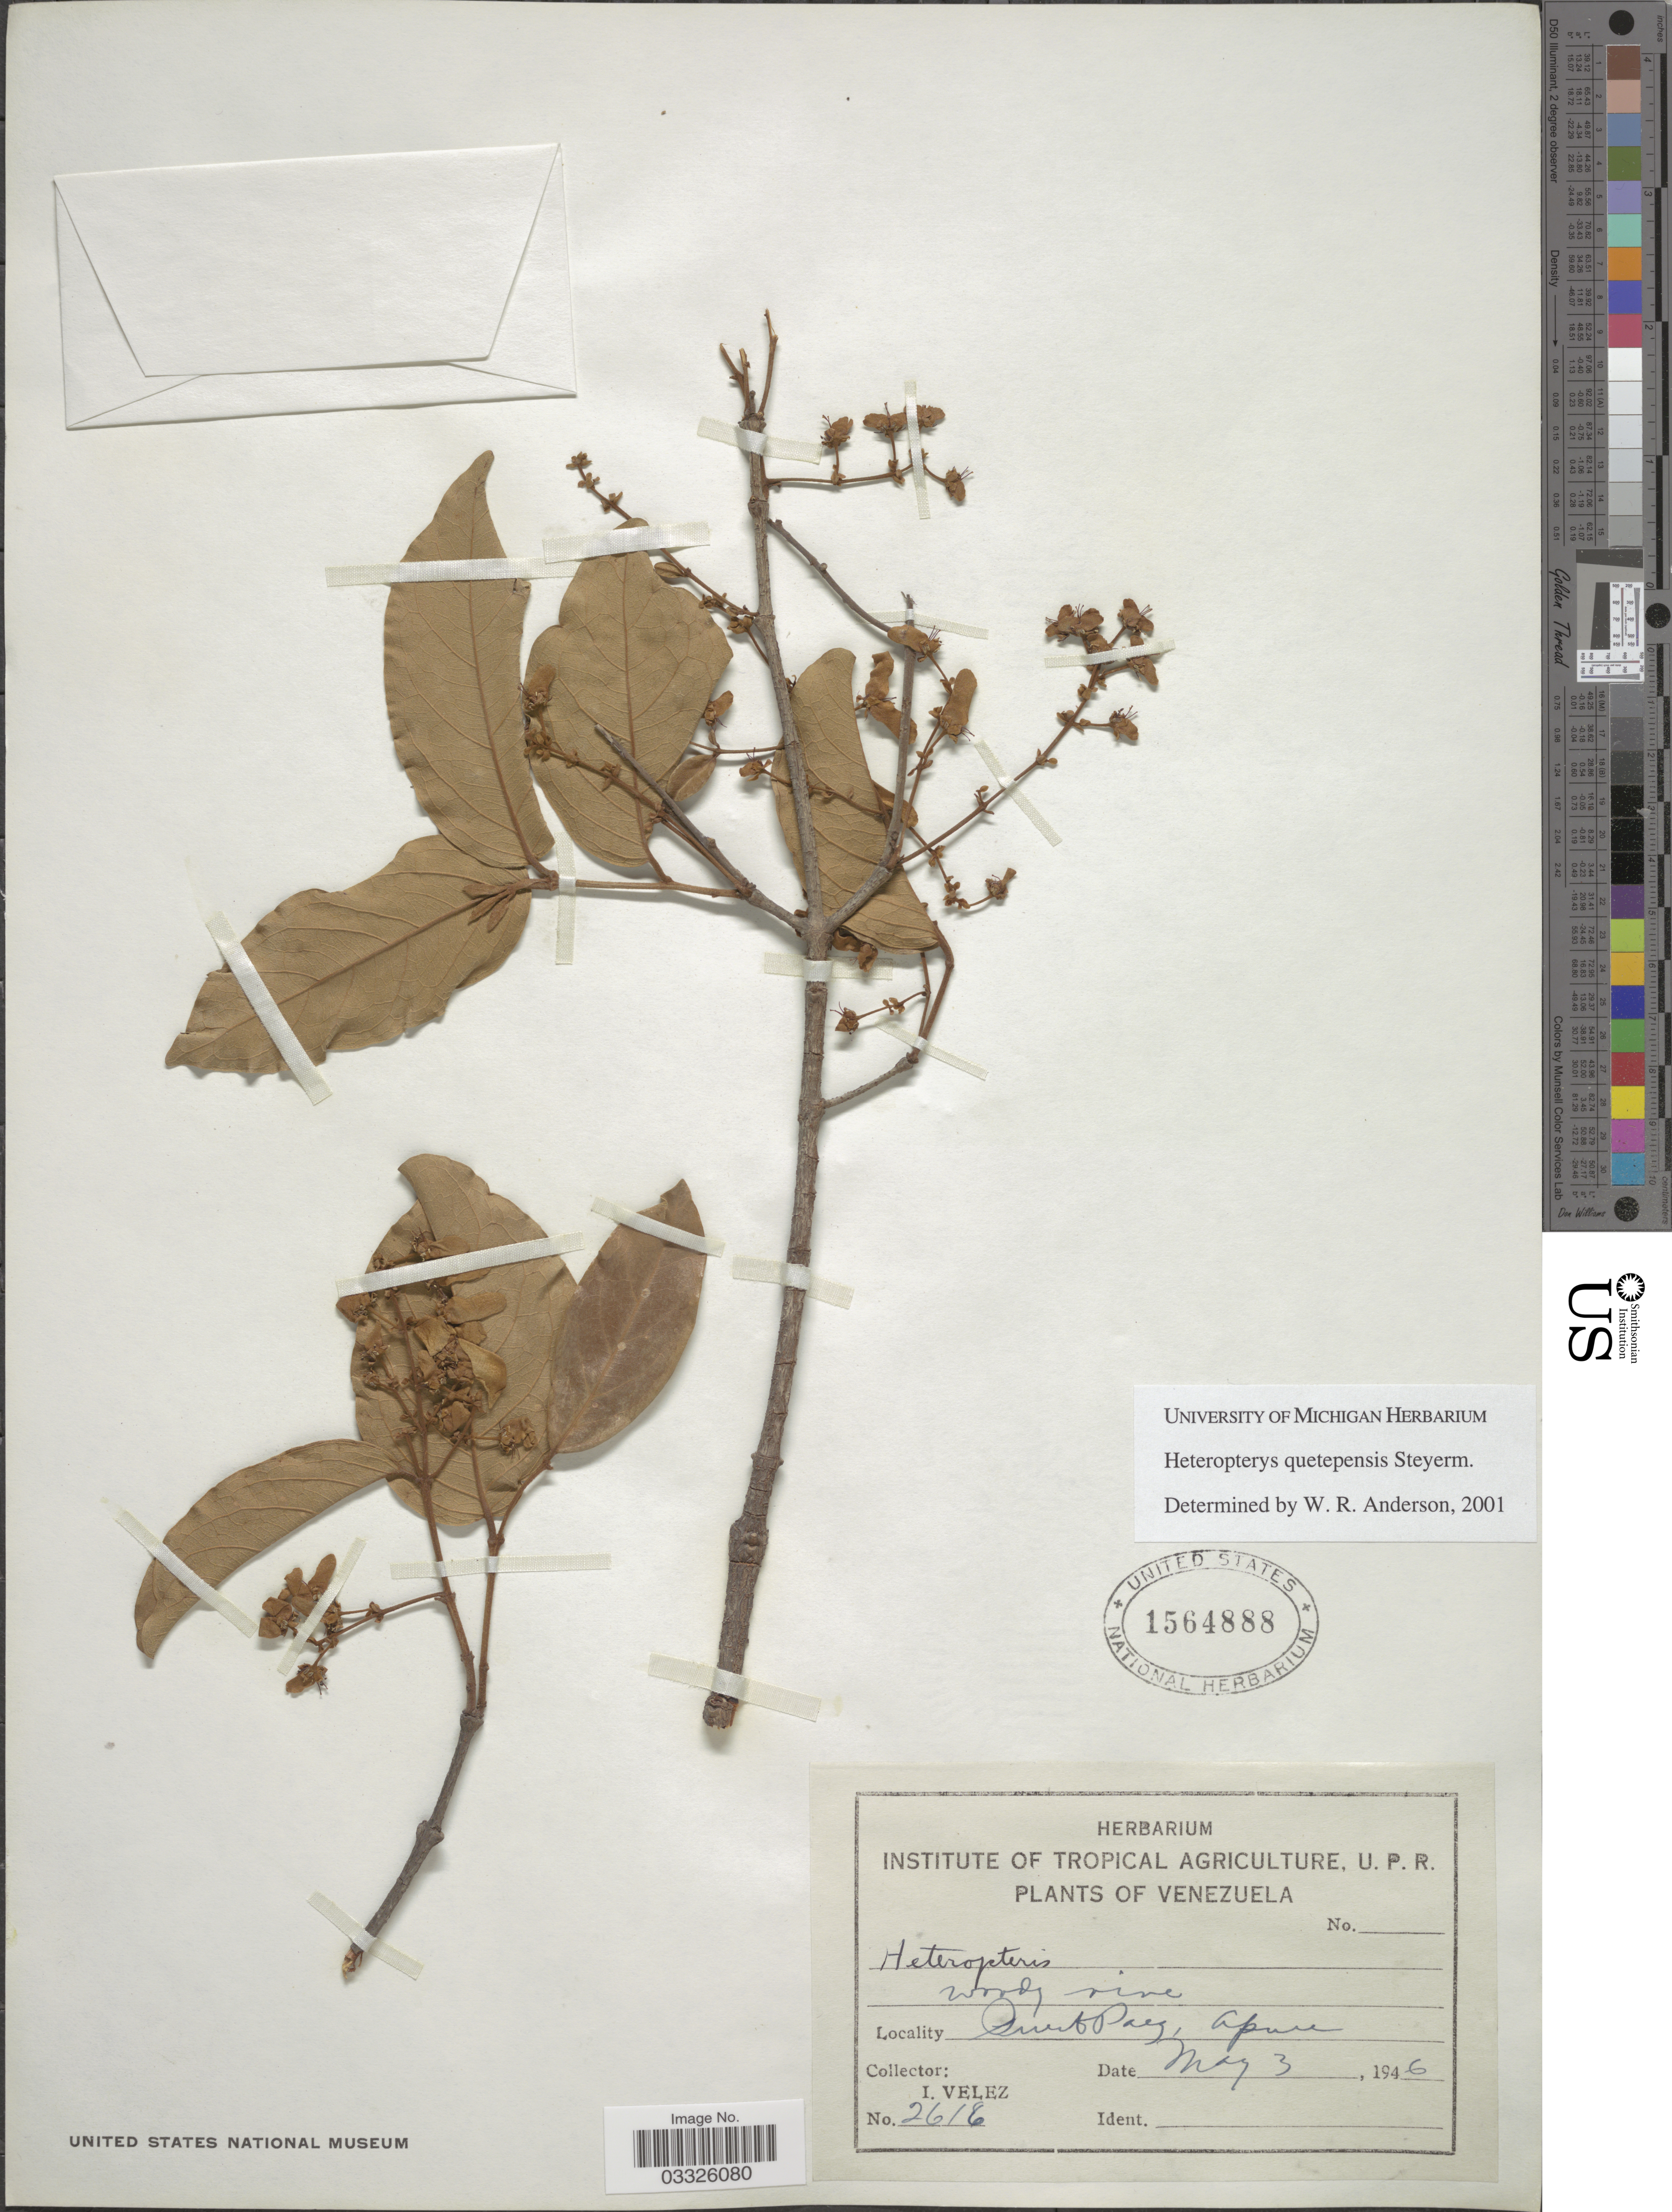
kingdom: Plantae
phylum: Tracheophyta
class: Magnoliopsida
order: Malpighiales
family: Malpighiaceae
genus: Heteropterys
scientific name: Heteropterys quetepensis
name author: Steyerm.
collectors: I. Velez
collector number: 2616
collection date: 1946-05-03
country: Venezuela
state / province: Apure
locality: Puerto Paez.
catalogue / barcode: US 1564888